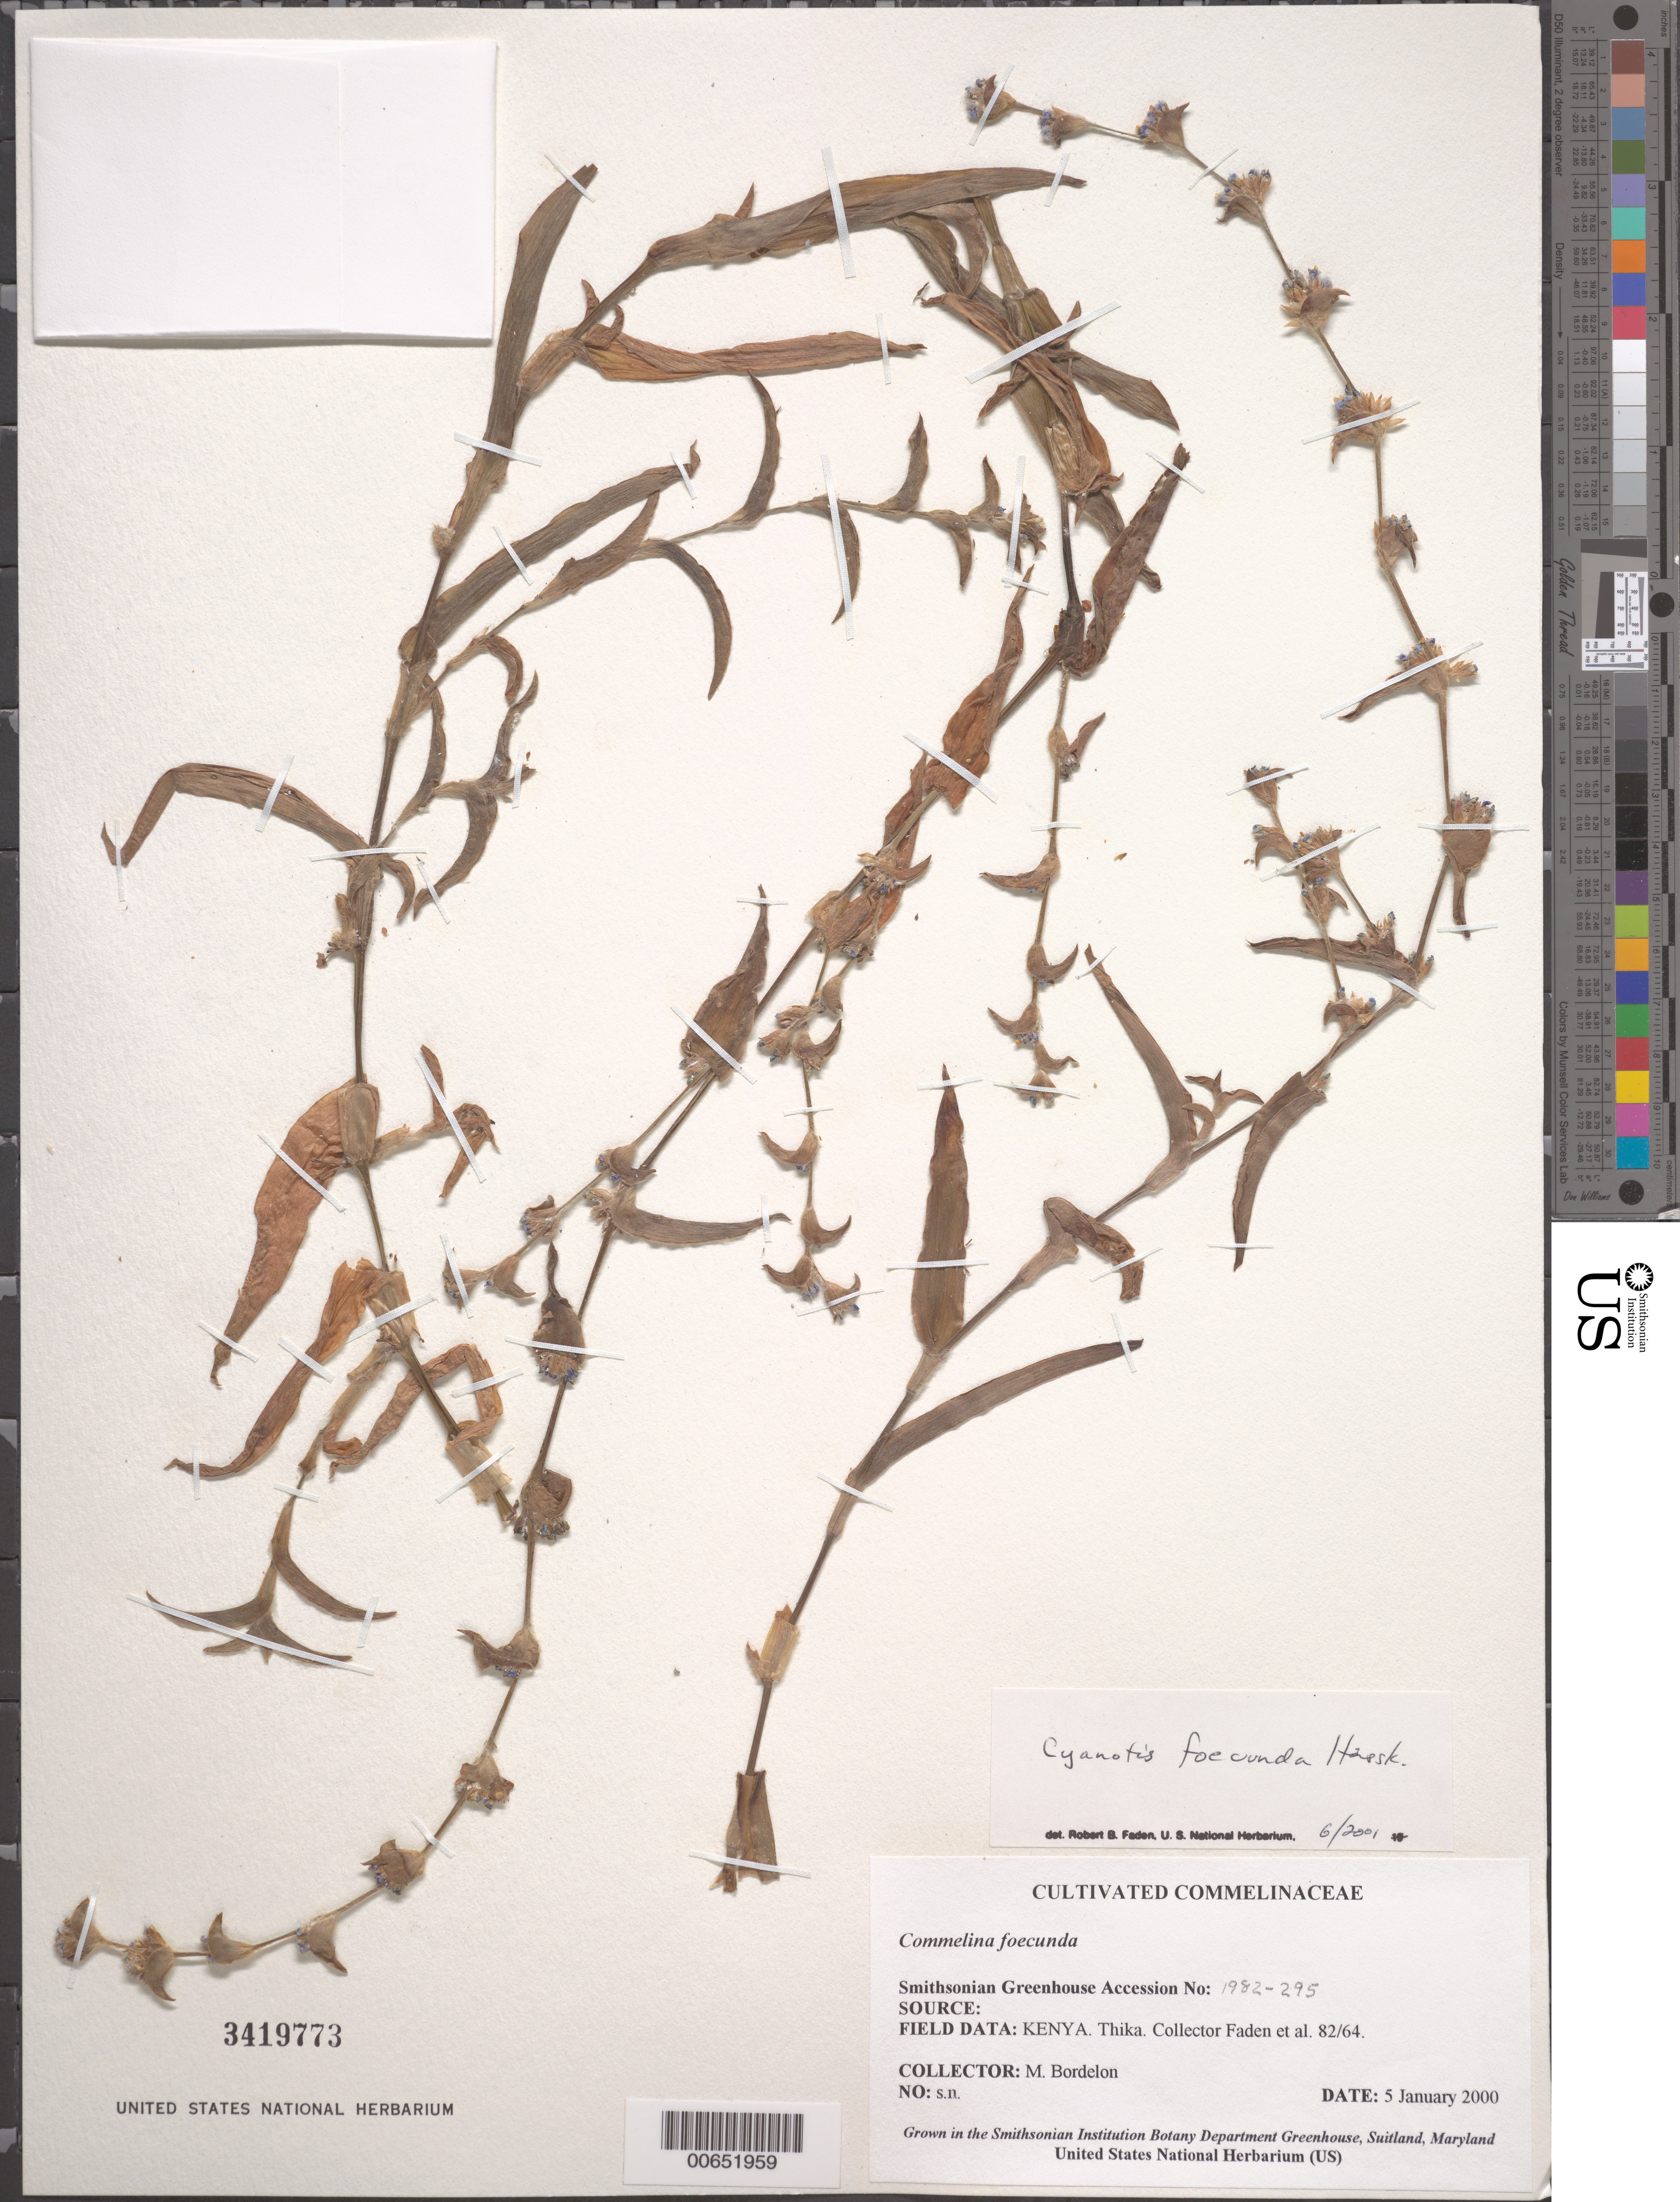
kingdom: Plantae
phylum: Tracheophyta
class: Liliopsida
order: Commelinales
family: Commelinaceae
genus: Cyanotis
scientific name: Cyanotis foecunda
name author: DC. ex Hassk.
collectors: M. Bordelon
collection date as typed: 05 01 2000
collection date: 2000-01-05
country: United States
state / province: Maryland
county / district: Prince George's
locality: Smithsonian greenhouse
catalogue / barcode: US 3419773